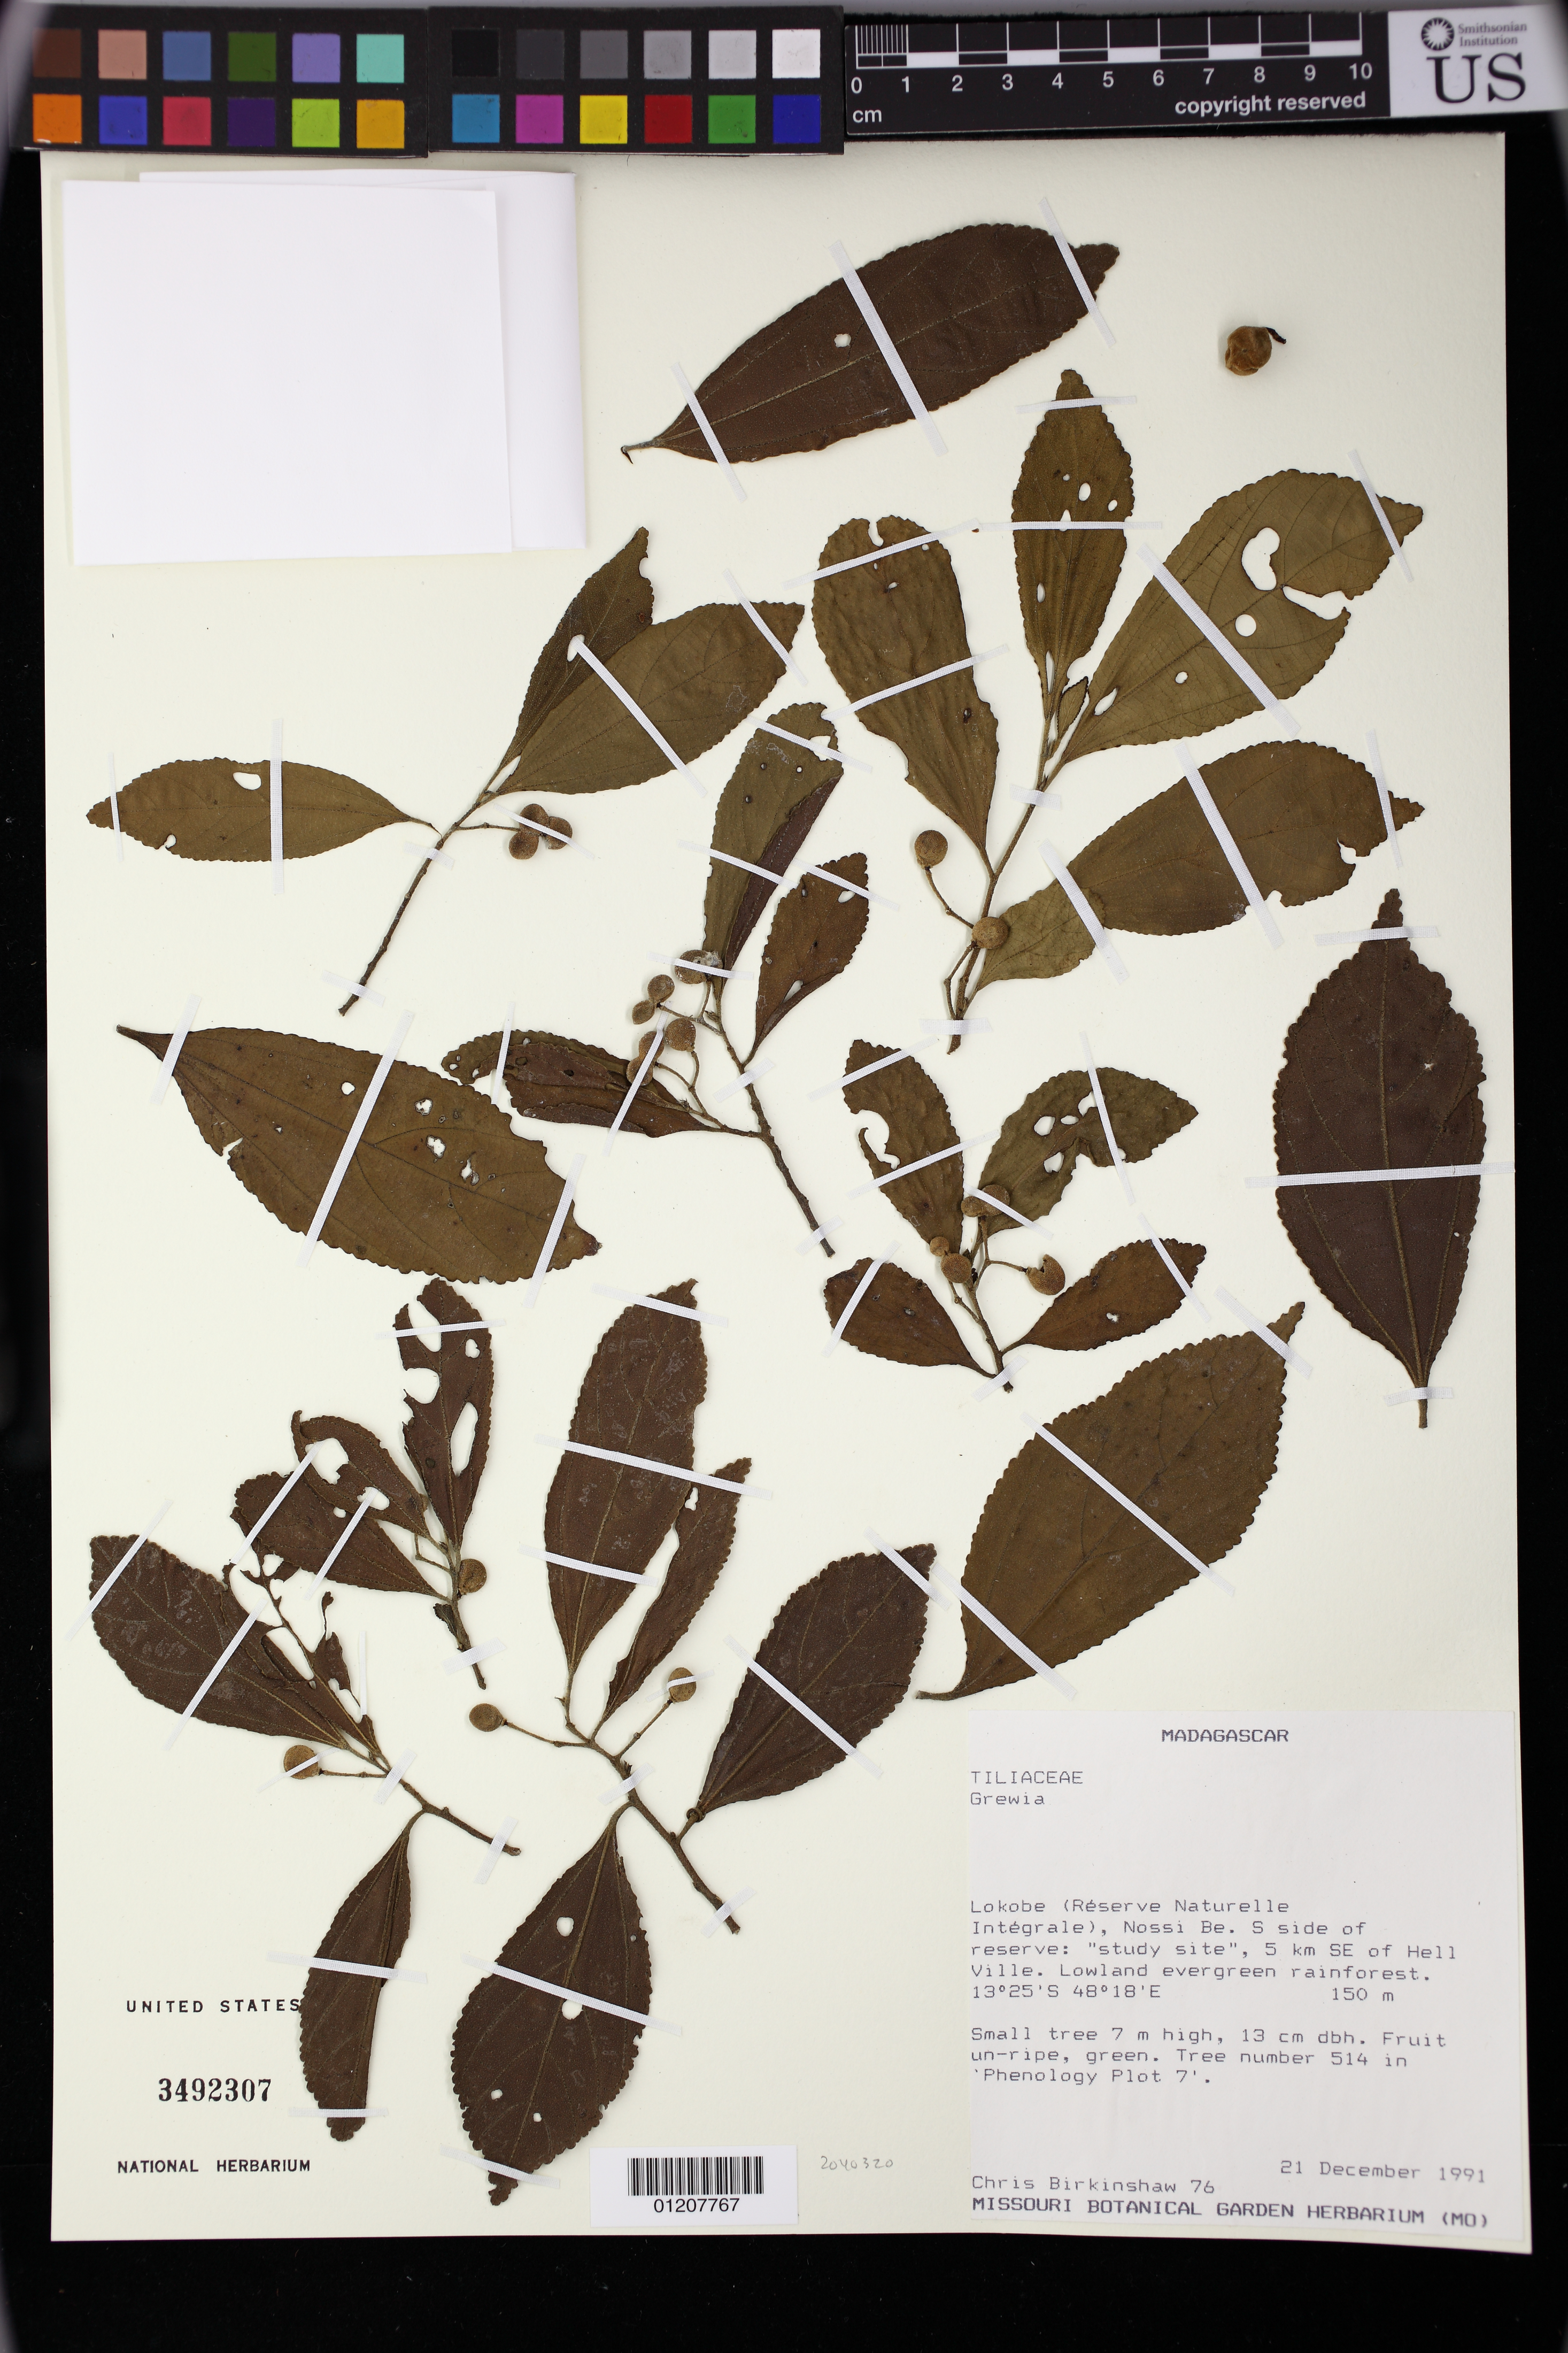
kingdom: Plantae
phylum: Tracheophyta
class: Magnoliopsida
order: Malvales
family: Malvaceae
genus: Grewia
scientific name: Grewia sp.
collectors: C. R. Birkinshaw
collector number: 76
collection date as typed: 21 Dec 1991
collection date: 1991-12-21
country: Madagascar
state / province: Diana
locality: Lokobe (Réserve Naturelle Intégrale), Nossi Be. S side of reserve: "study site", 5 km SE of Hell Ville. Lowland evergreen rainforest.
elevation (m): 150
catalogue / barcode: US 3492307